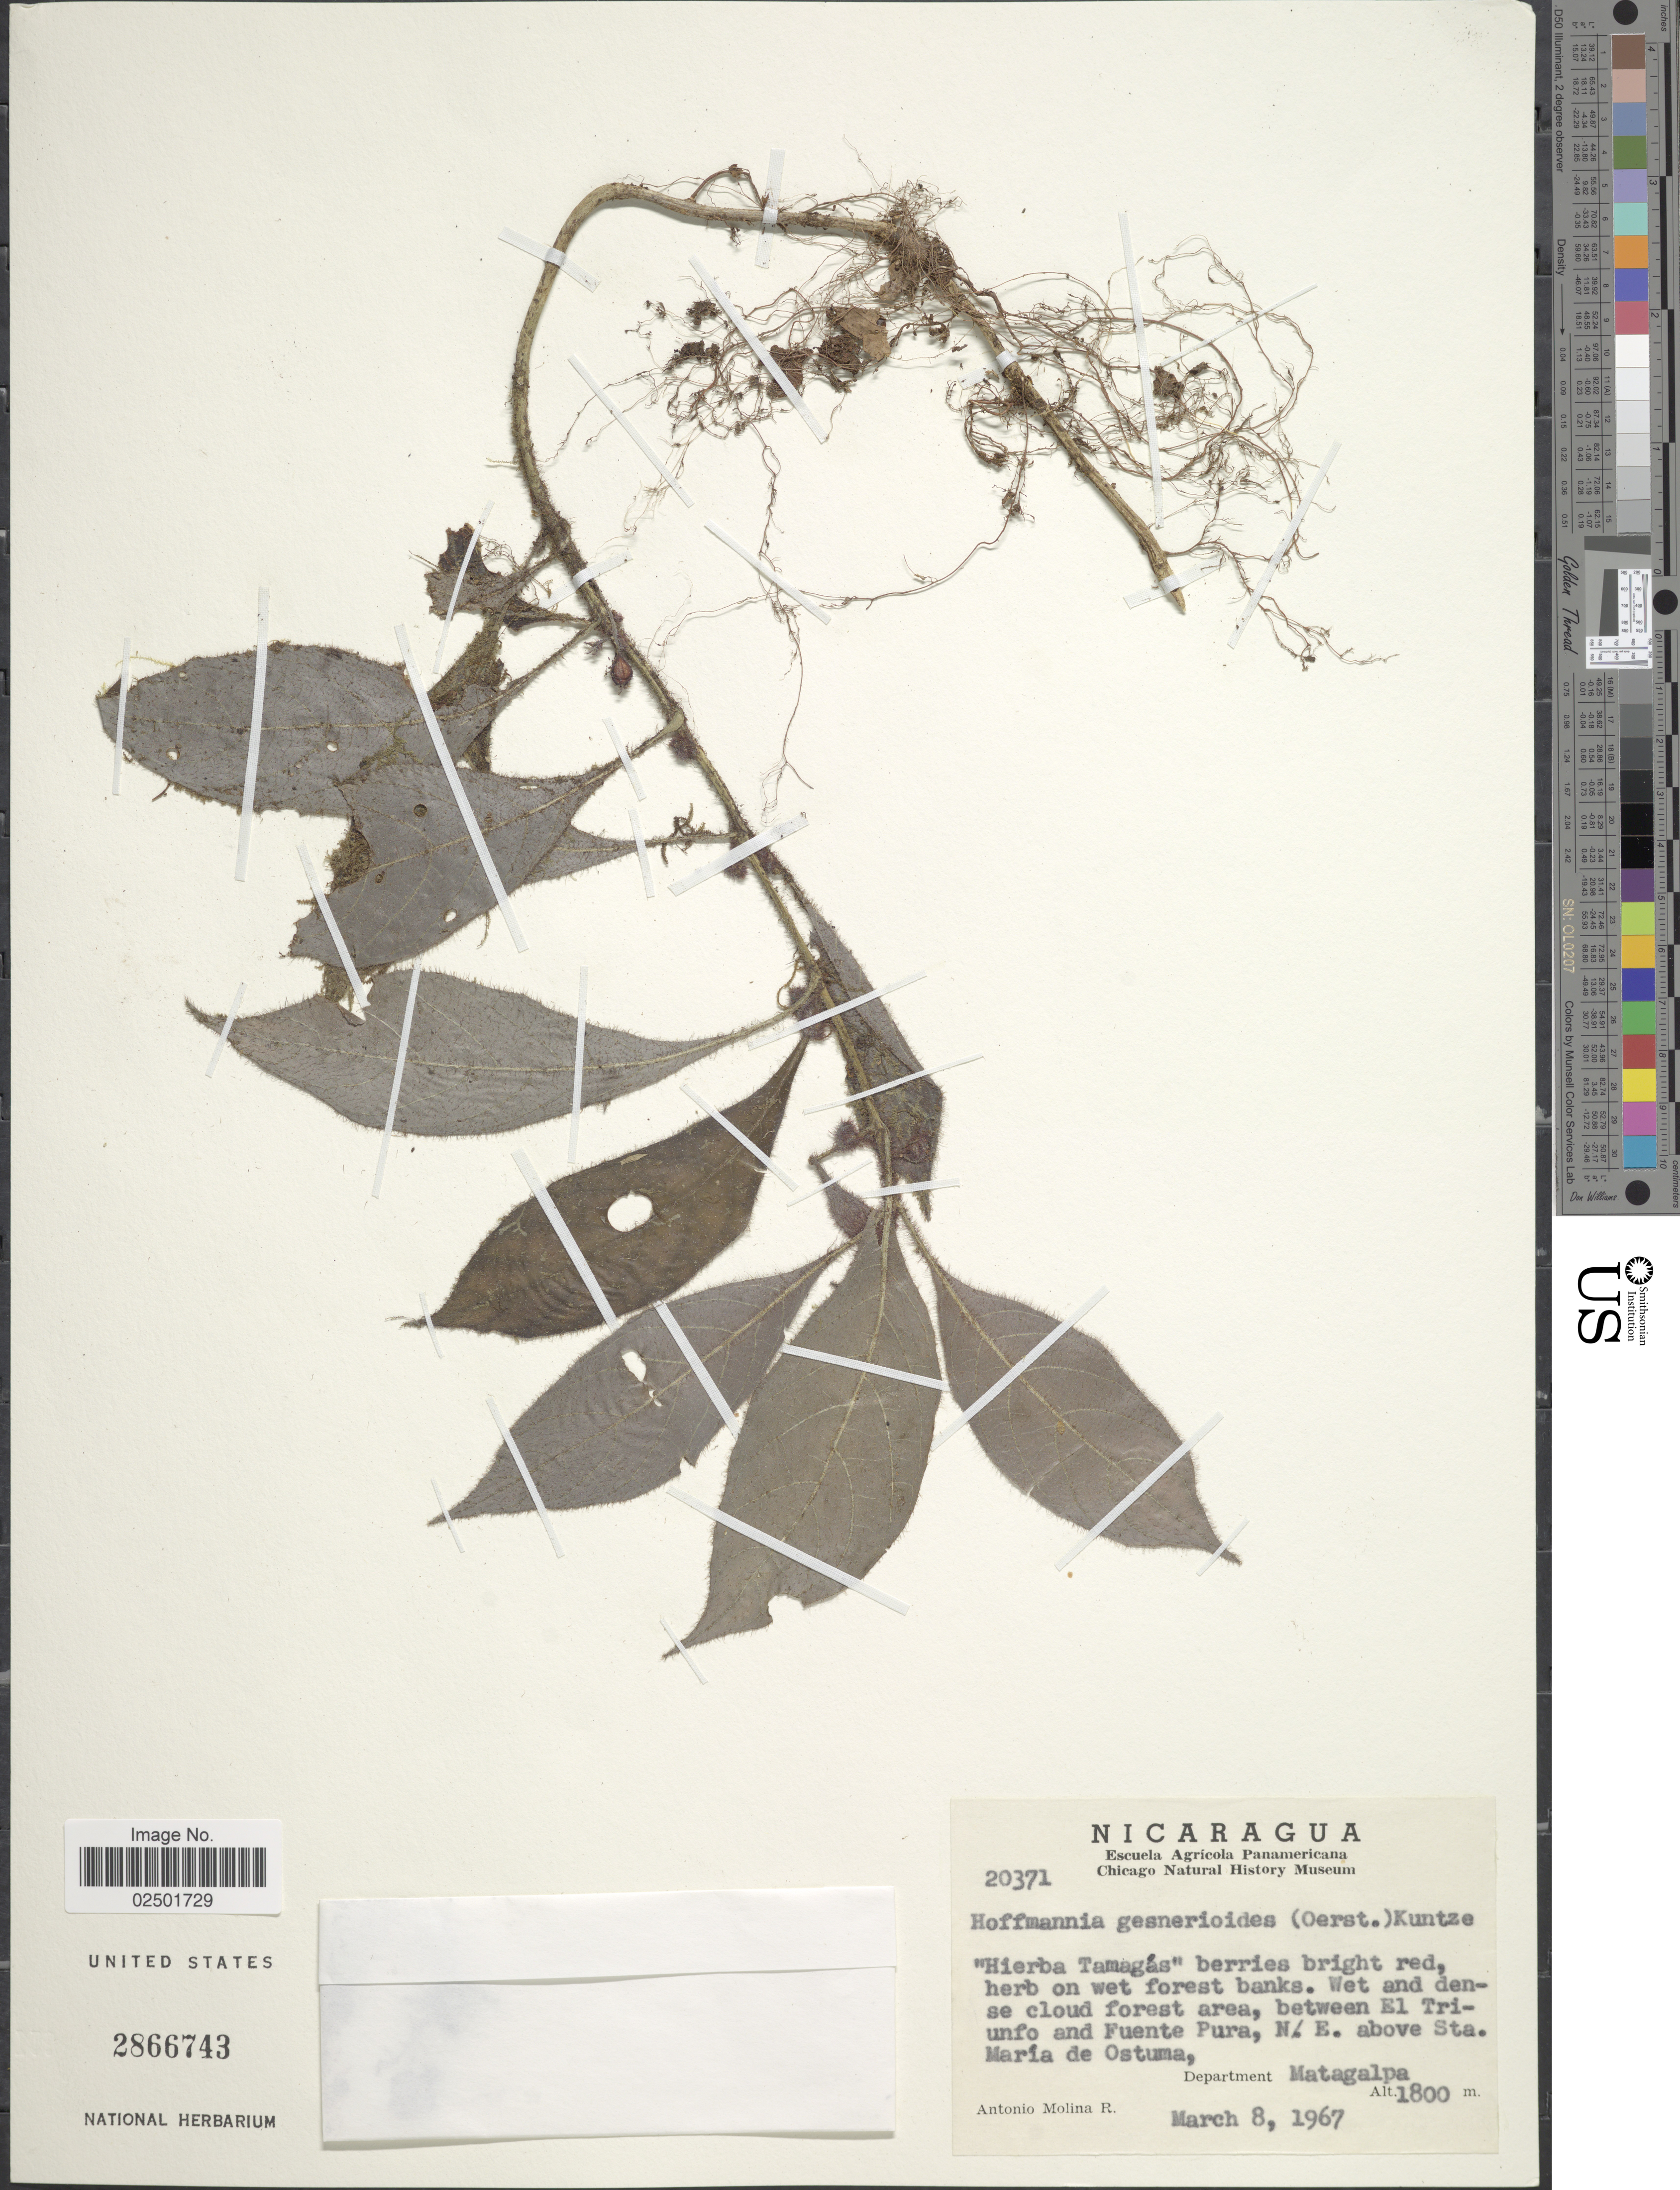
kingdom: Plantae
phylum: Tracheophyta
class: Magnoliopsida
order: Gentianales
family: Rubiaceae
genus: Hoffmannia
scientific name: Hoffmannia gesnerioides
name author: (Oerst.) Kuntze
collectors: A. Molina R.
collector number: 20371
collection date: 1967-03-08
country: Nicaragua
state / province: Matagalpa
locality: Wet and dense cloud forest area, between El Triunfo and Fuente Pura, N/E above Sta María de Ostuma, Department Matagalpa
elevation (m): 1800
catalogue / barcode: US 2866743